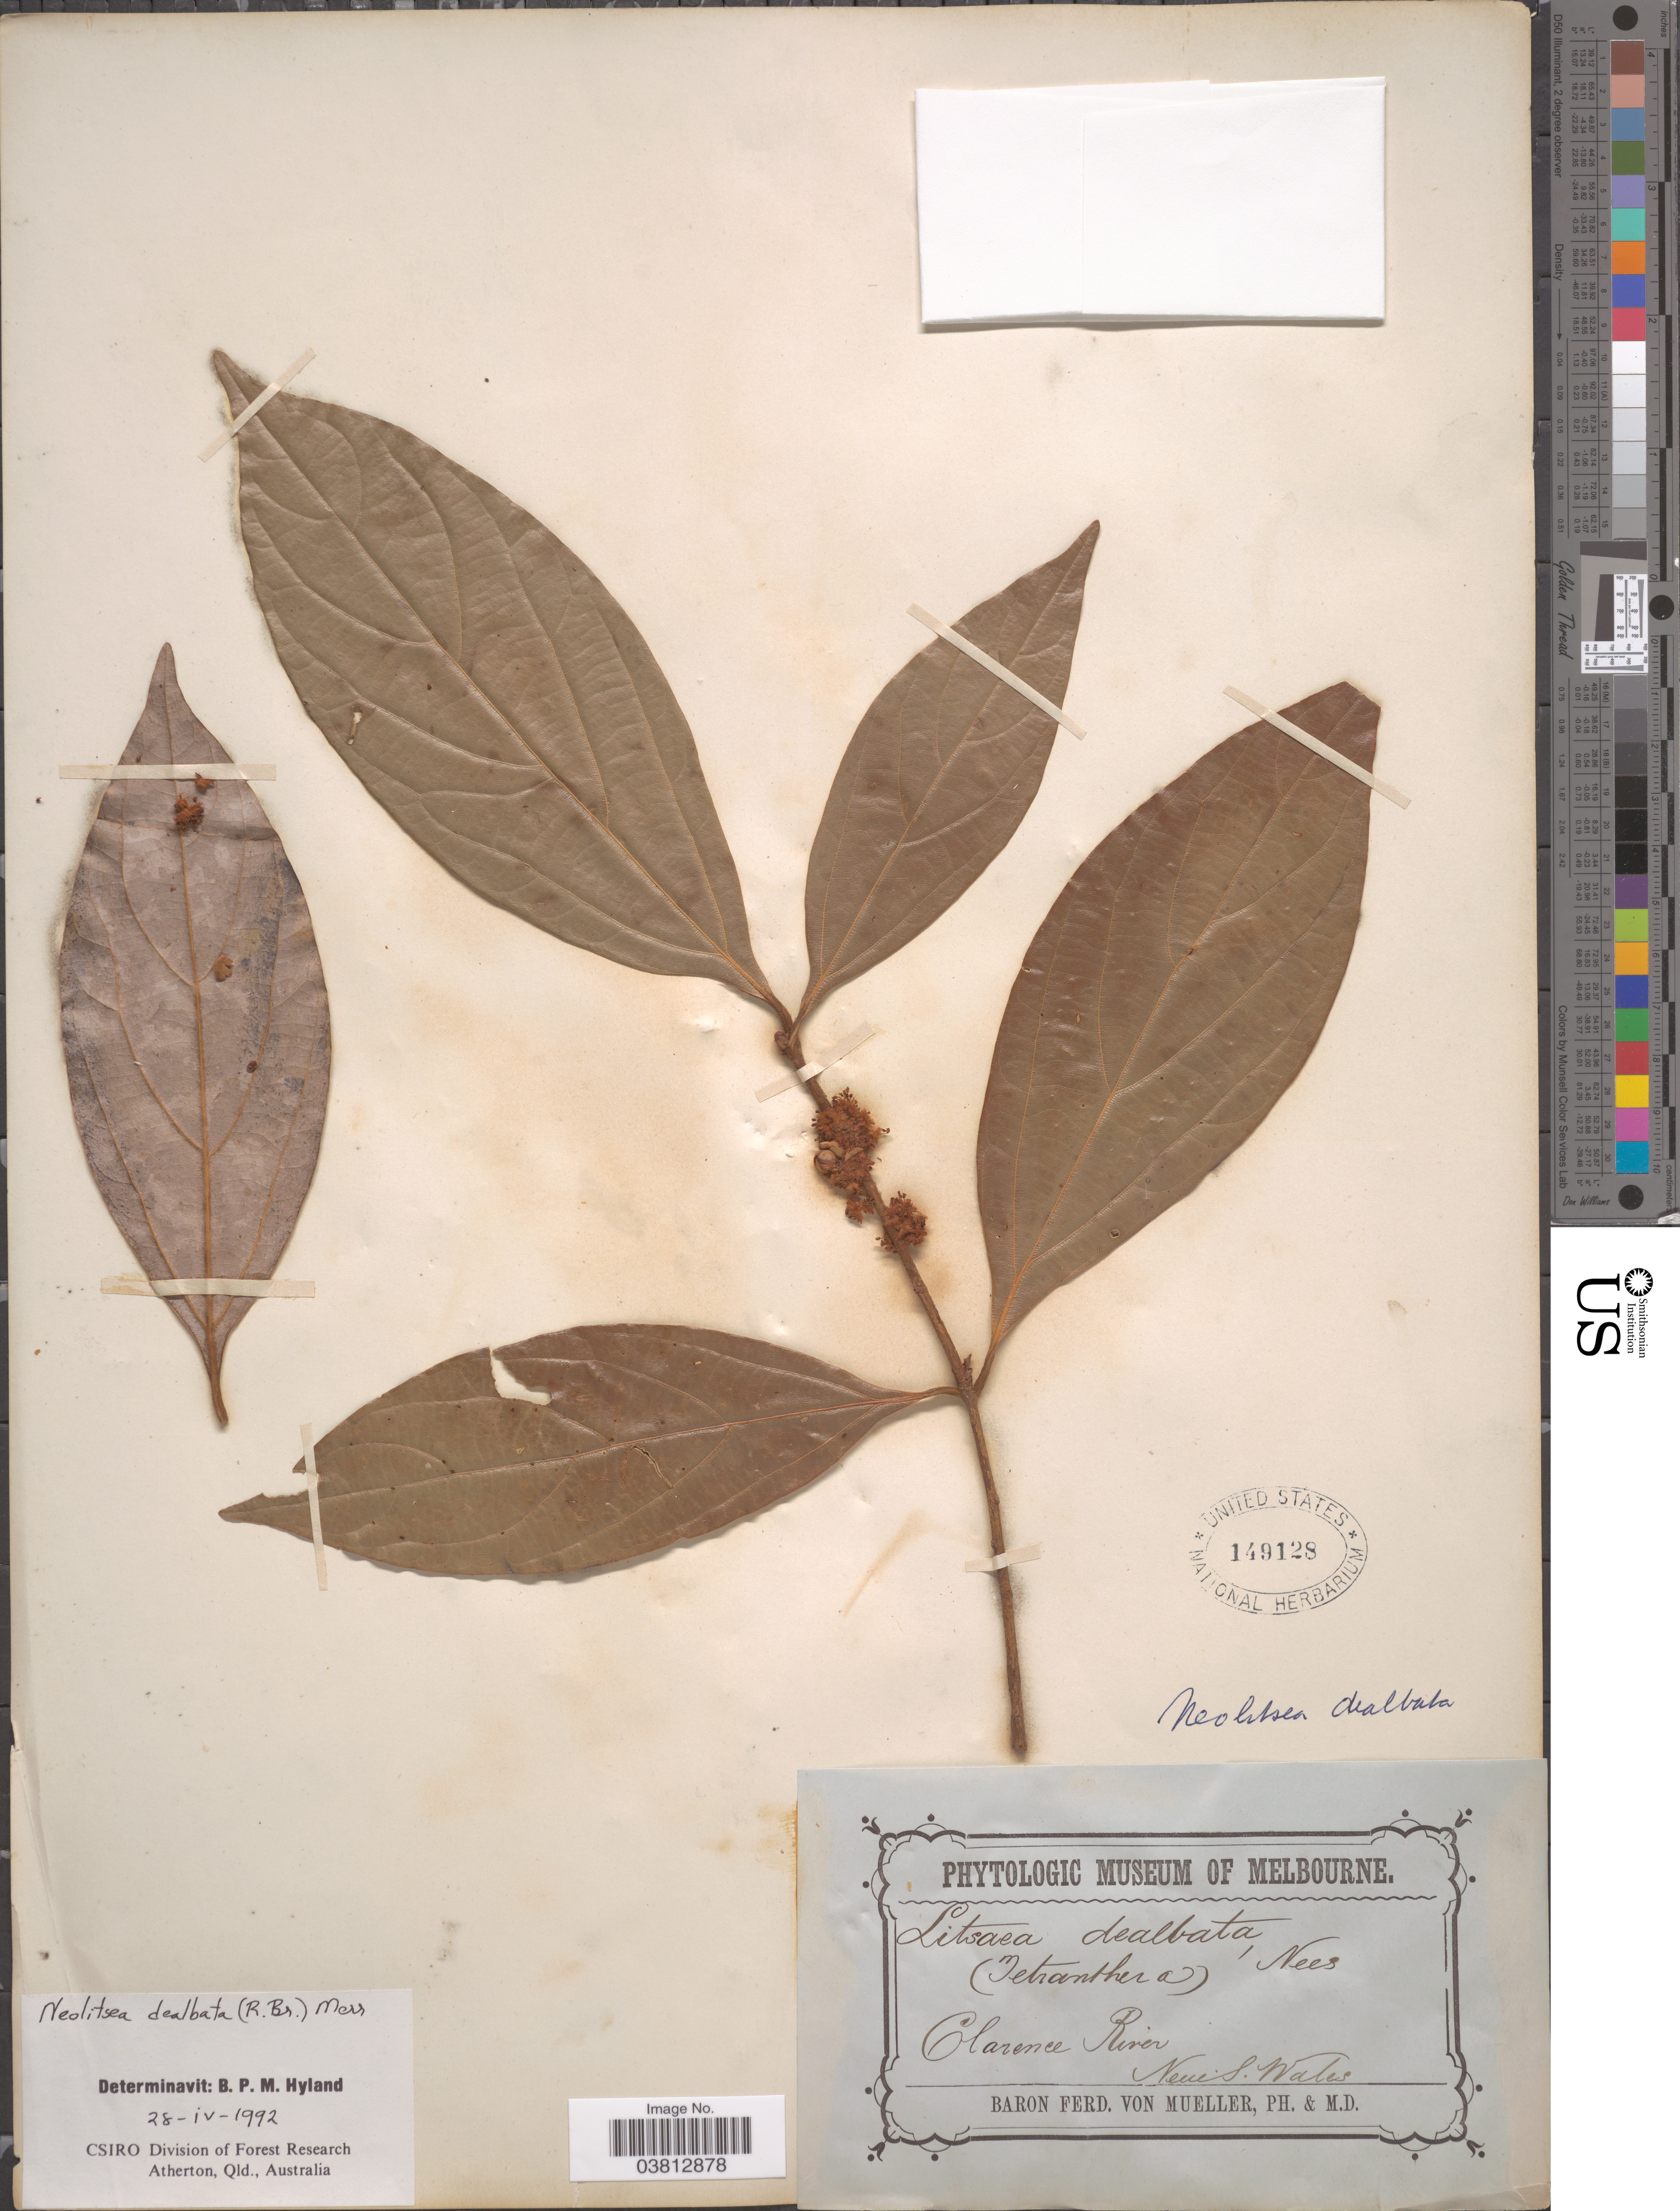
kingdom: Plantae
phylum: Tracheophyta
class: Magnoliopsida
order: Laurales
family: Lauraceae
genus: Neolitsea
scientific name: Neolitsea dealbata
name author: (R. Br.) Merr.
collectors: B. von Mueller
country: Australia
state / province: New South Wales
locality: Clarence River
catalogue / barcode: US 149128